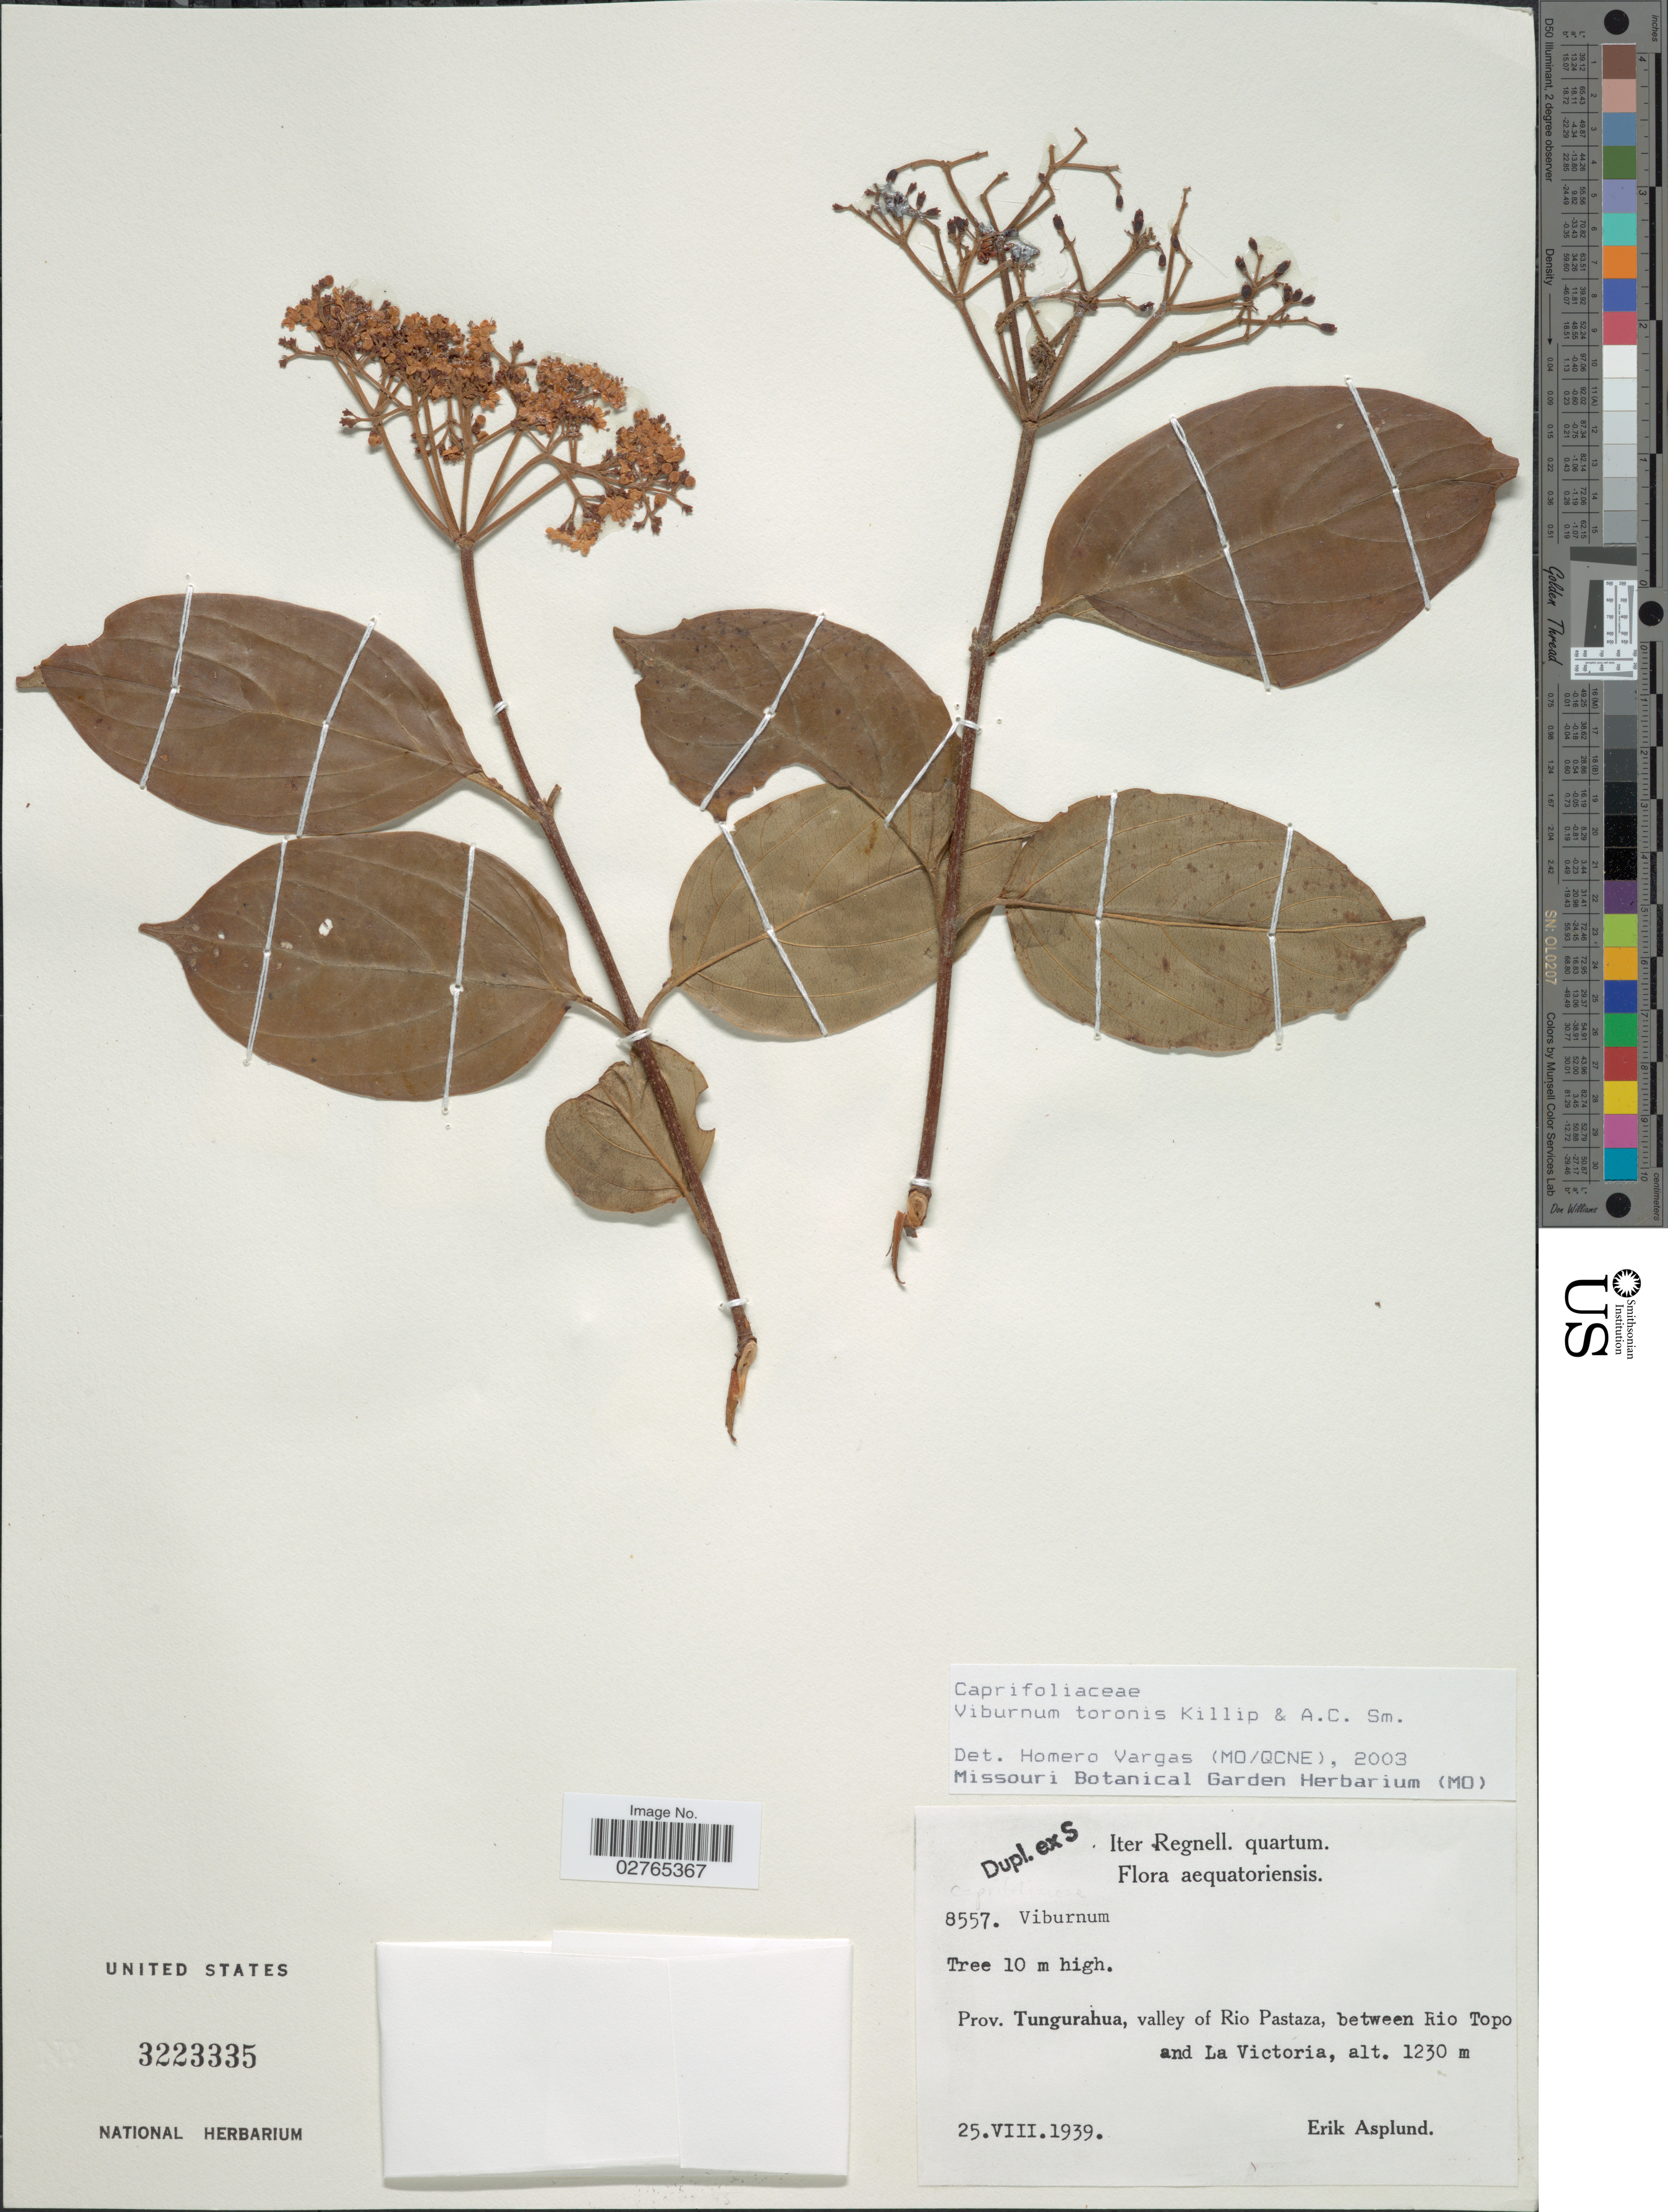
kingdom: Plantae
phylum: Tracheophyta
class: Magnoliopsida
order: Dipsacales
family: Viburnaceae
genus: Viburnum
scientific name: Viburnum toronis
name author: Killip & A.C. Sm.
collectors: E. Asplund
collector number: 8557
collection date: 1939-08-25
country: Ecuador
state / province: Tungurahua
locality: Valley of Rio Pastaza, between Rio Topo and La Victoria.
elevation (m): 1230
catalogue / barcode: US 3223335